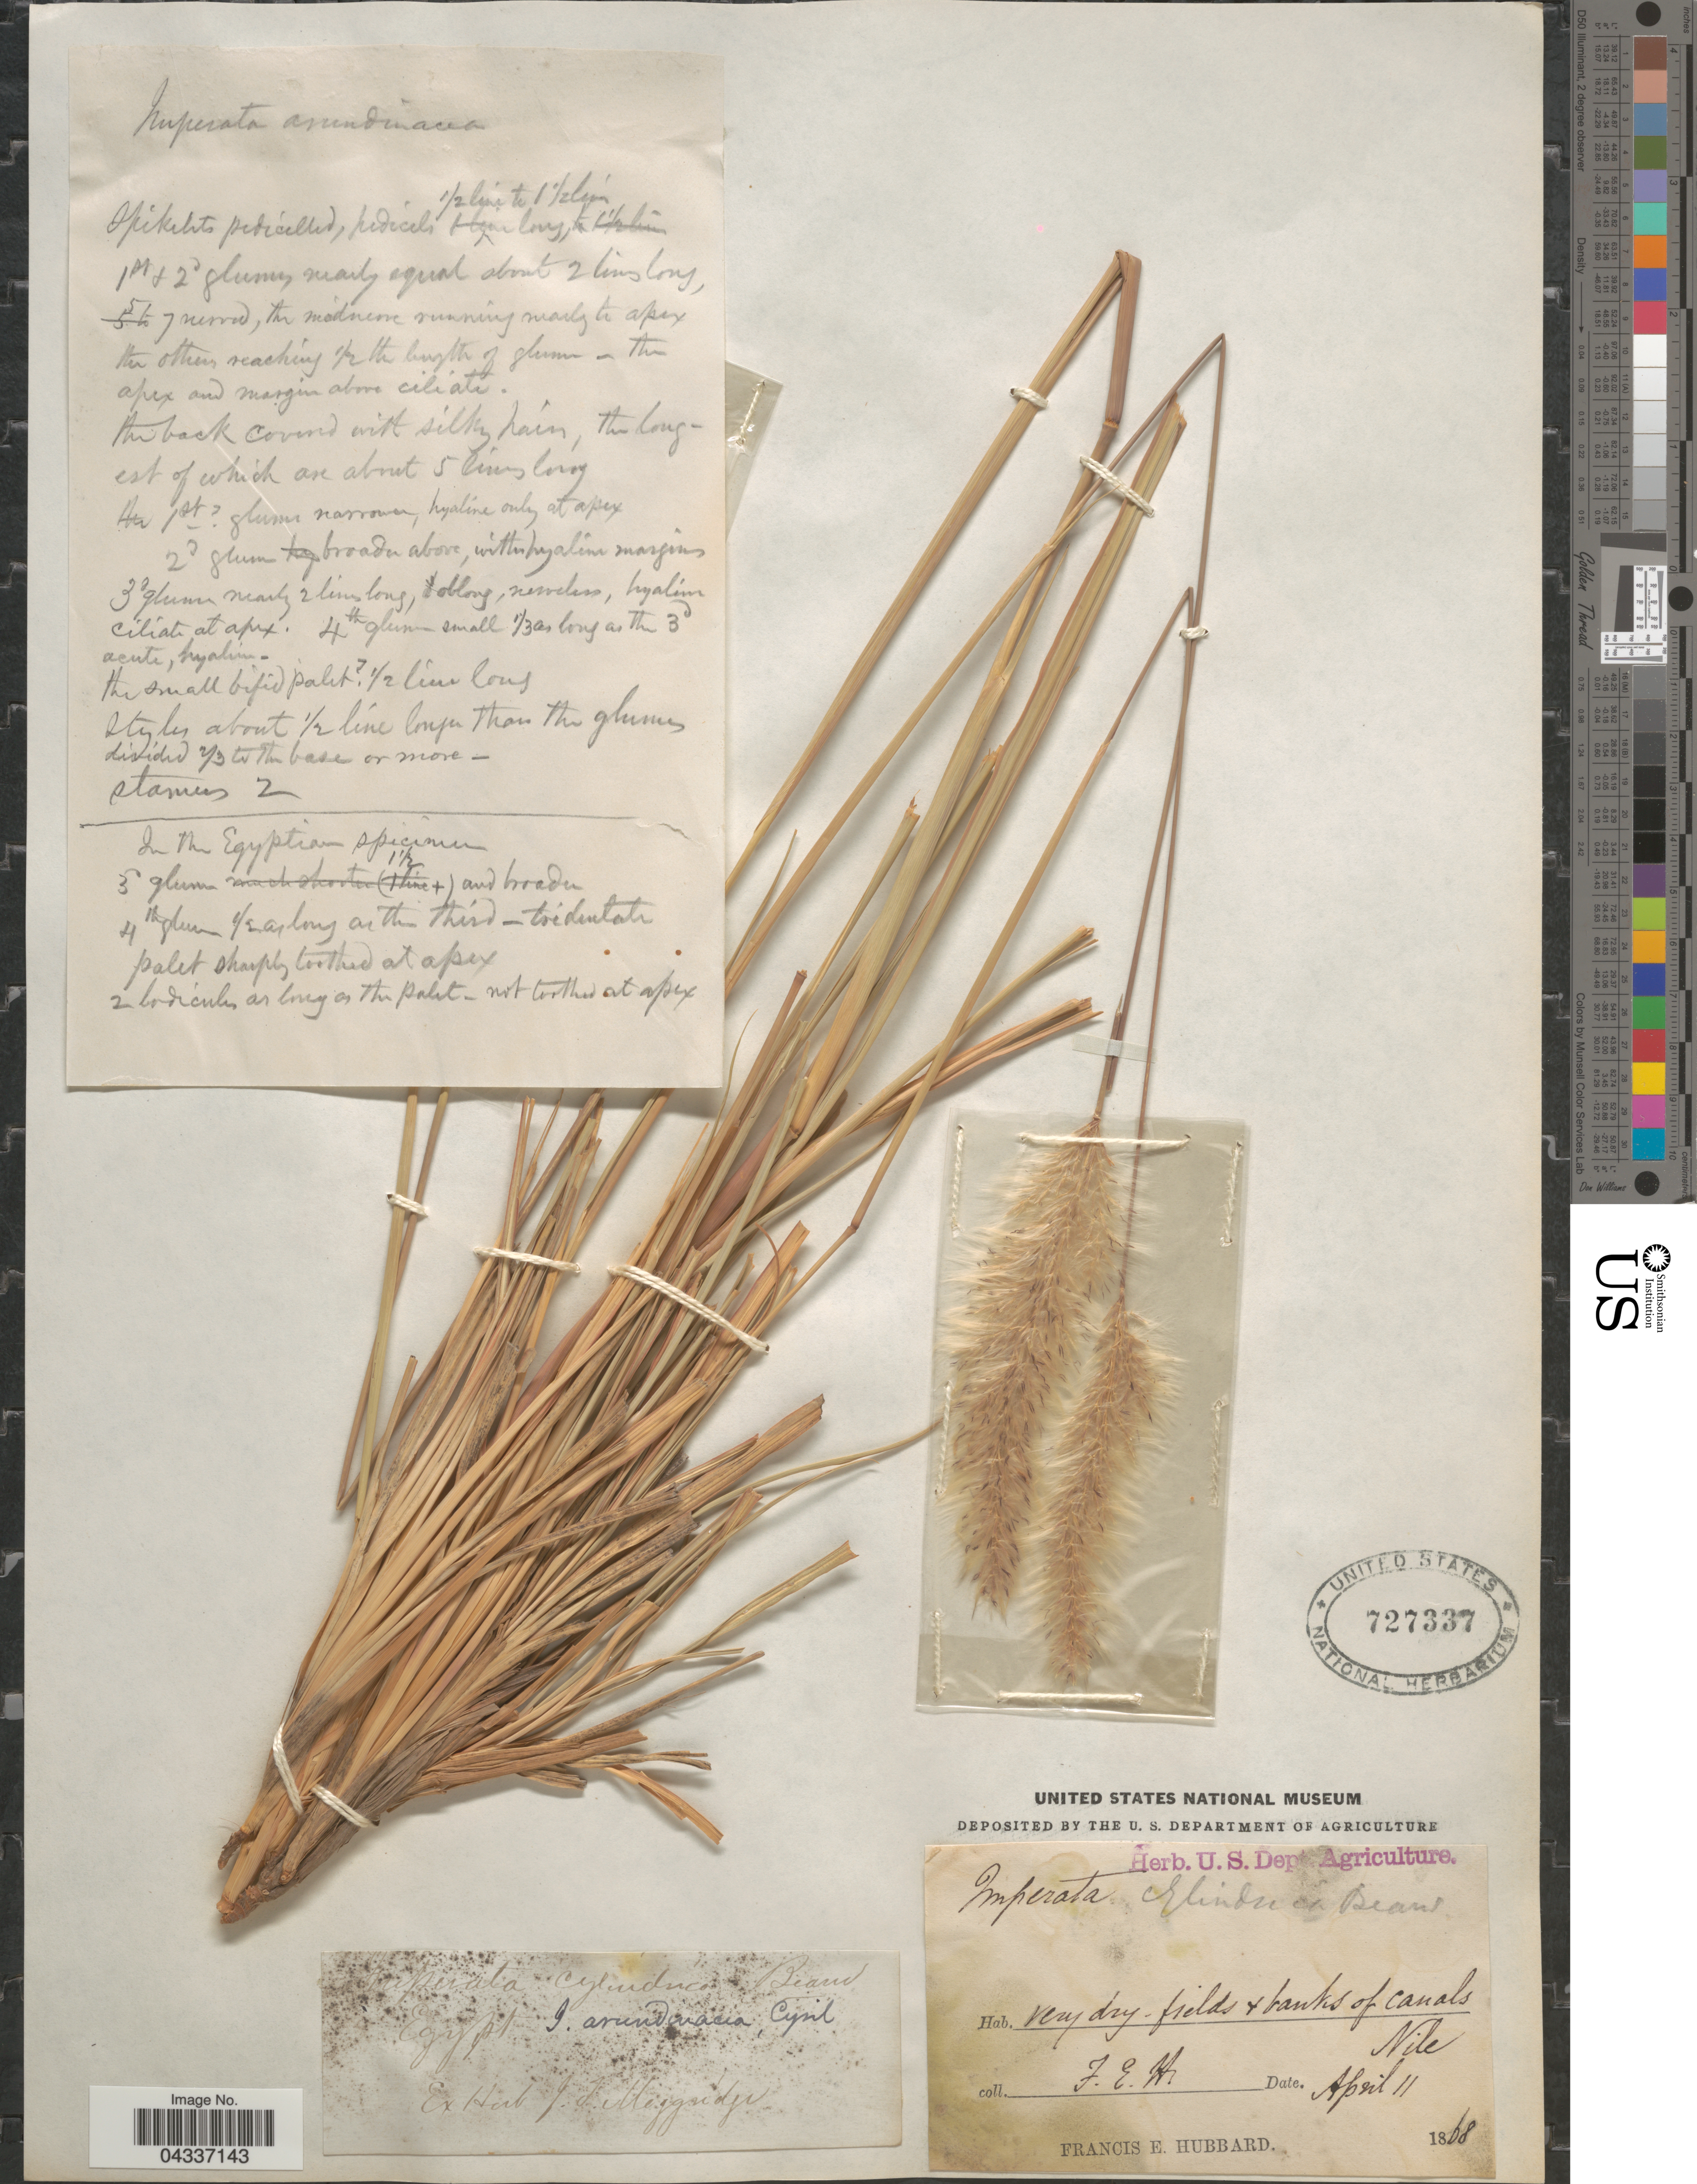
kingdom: Plantae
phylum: Tracheophyta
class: Liliopsida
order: Poales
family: Poaceae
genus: Imperata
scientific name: Imperata cylindrica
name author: (L.) P. Beauv.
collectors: F. E. Hubbard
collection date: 1868-04-11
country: Egypt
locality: Nile.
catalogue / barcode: US 727337